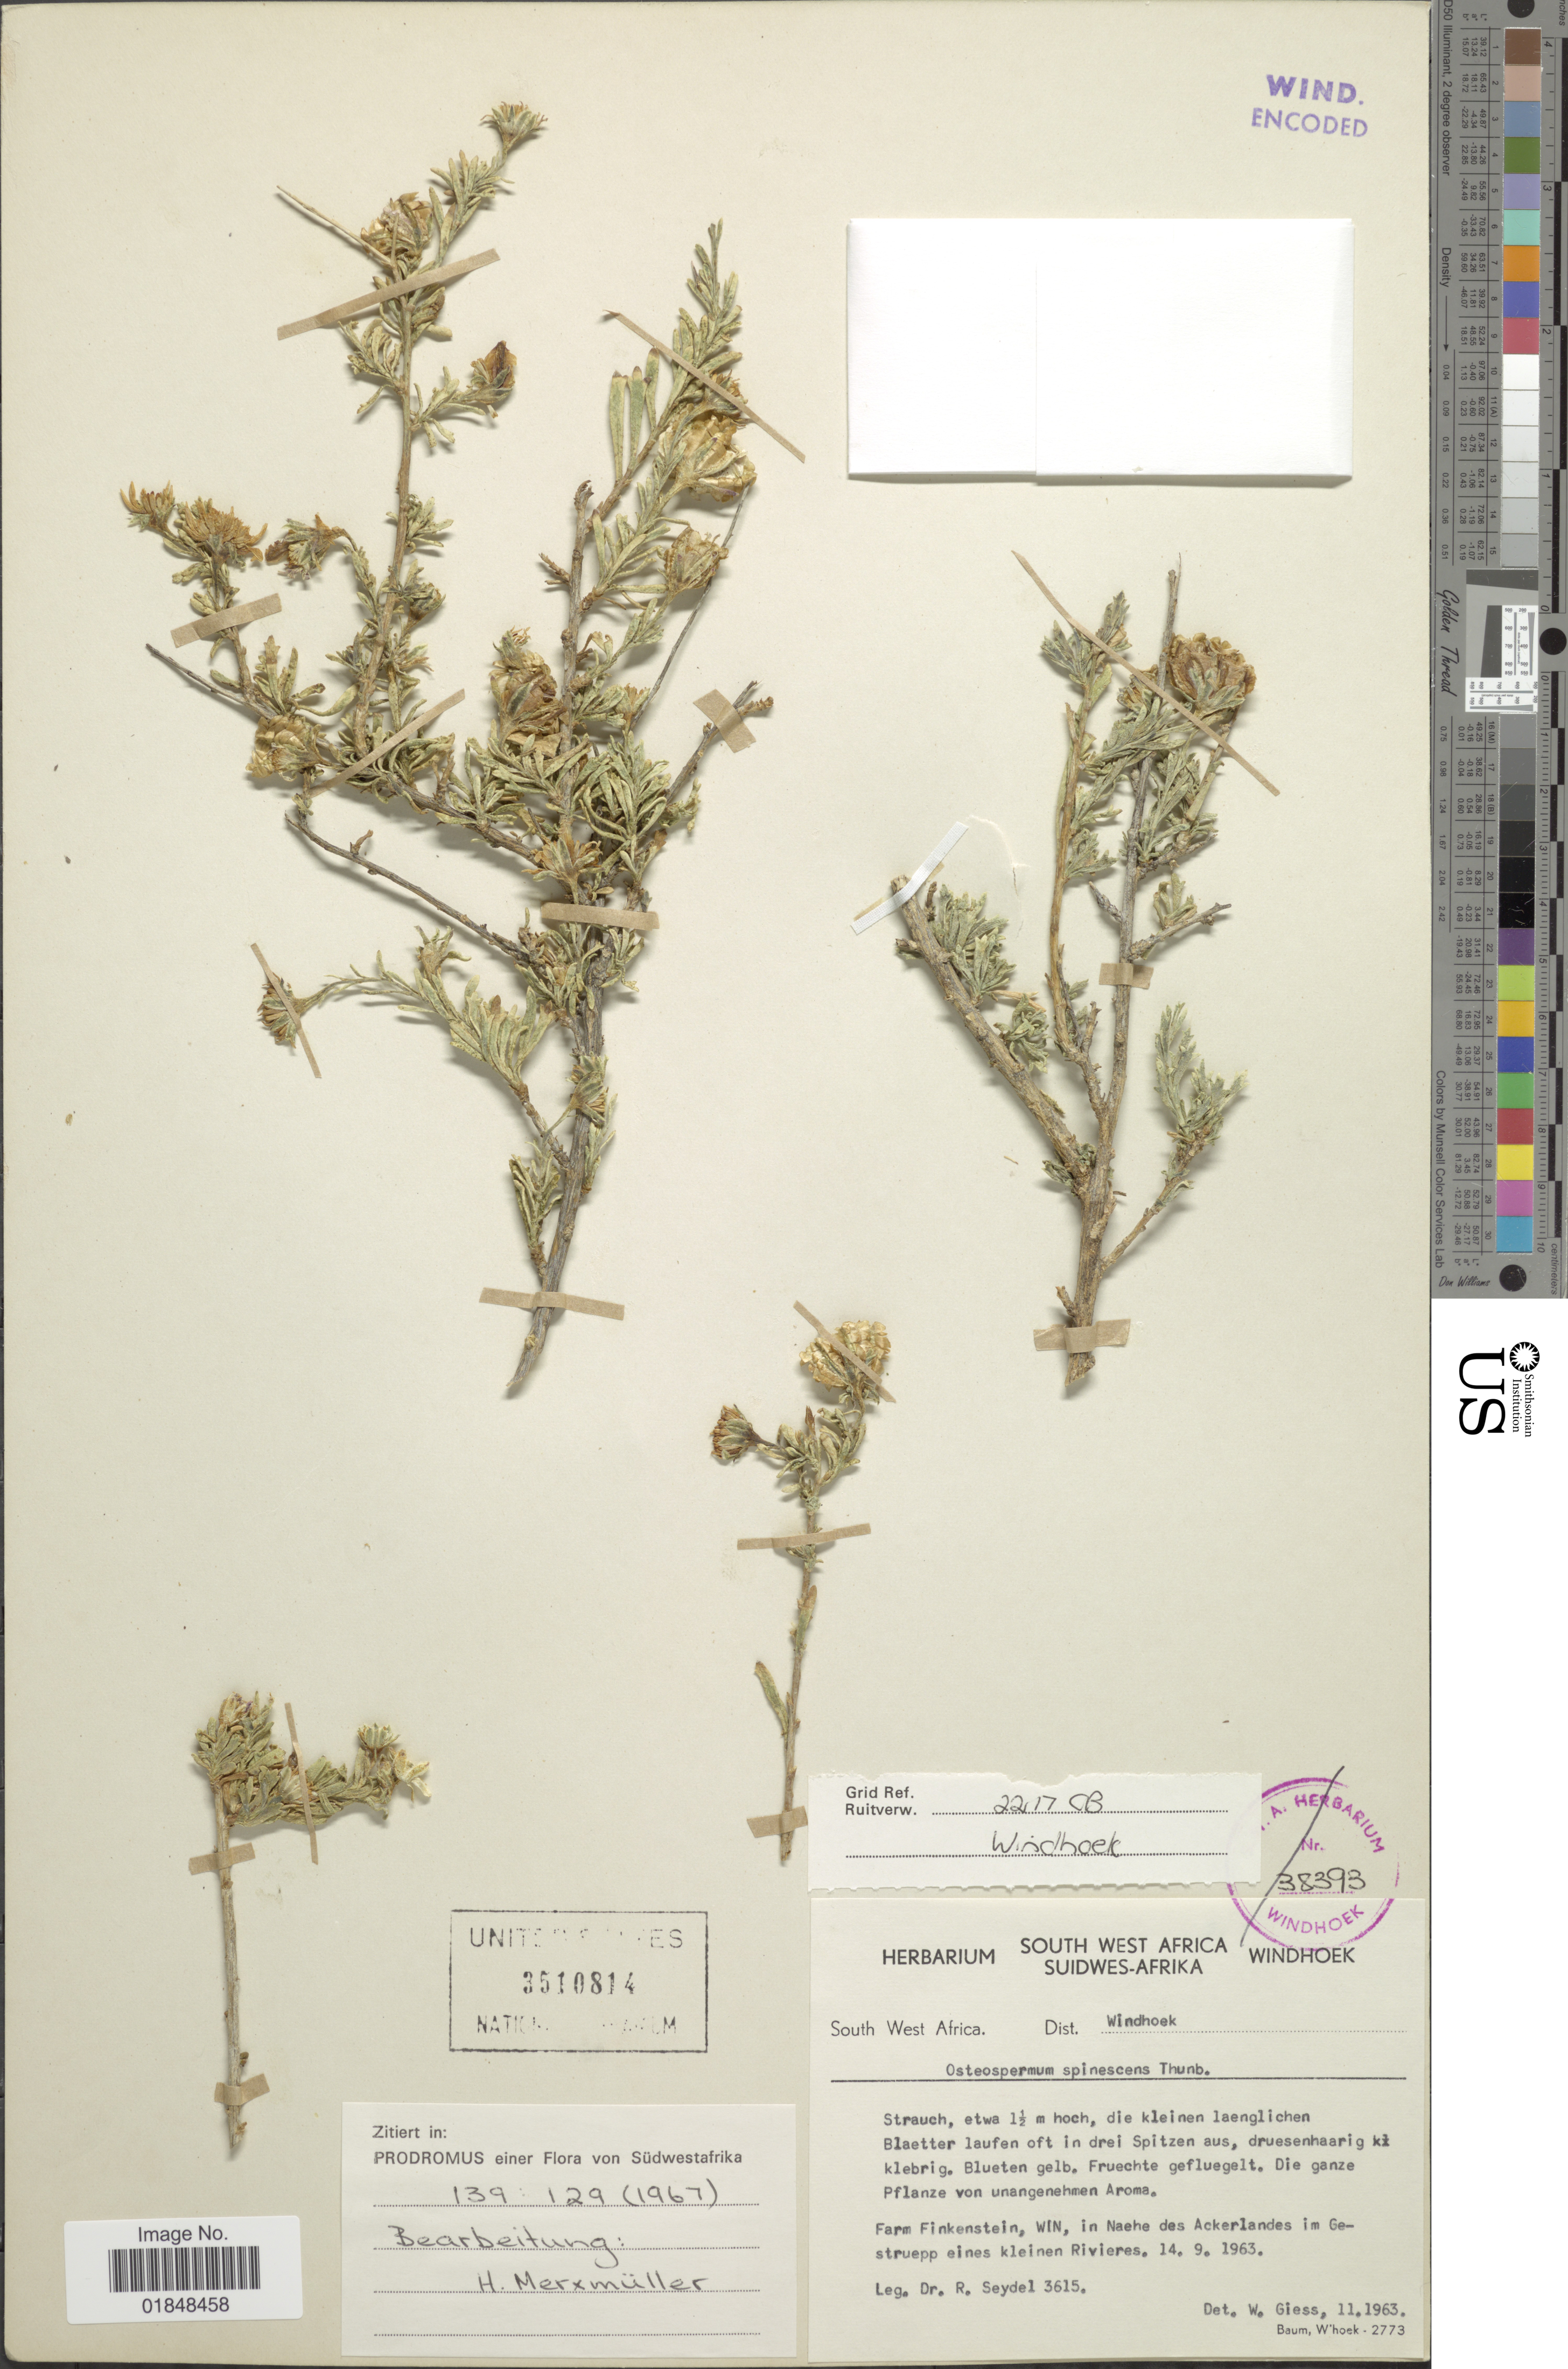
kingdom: Plantae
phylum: Tracheophyta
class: Magnoliopsida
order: Asterales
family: Asteraceae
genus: Osteospermum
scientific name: Osteospermum spinescens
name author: Thunb.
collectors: R. Seydel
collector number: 3615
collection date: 1963-09-14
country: Namibia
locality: South-west Africa. Dist. Windhoek. Frank Finkenstein, WIN, in Naehe des Ackerlandes im Gestreupp eines kleinen Rivieres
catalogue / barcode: US 3510814